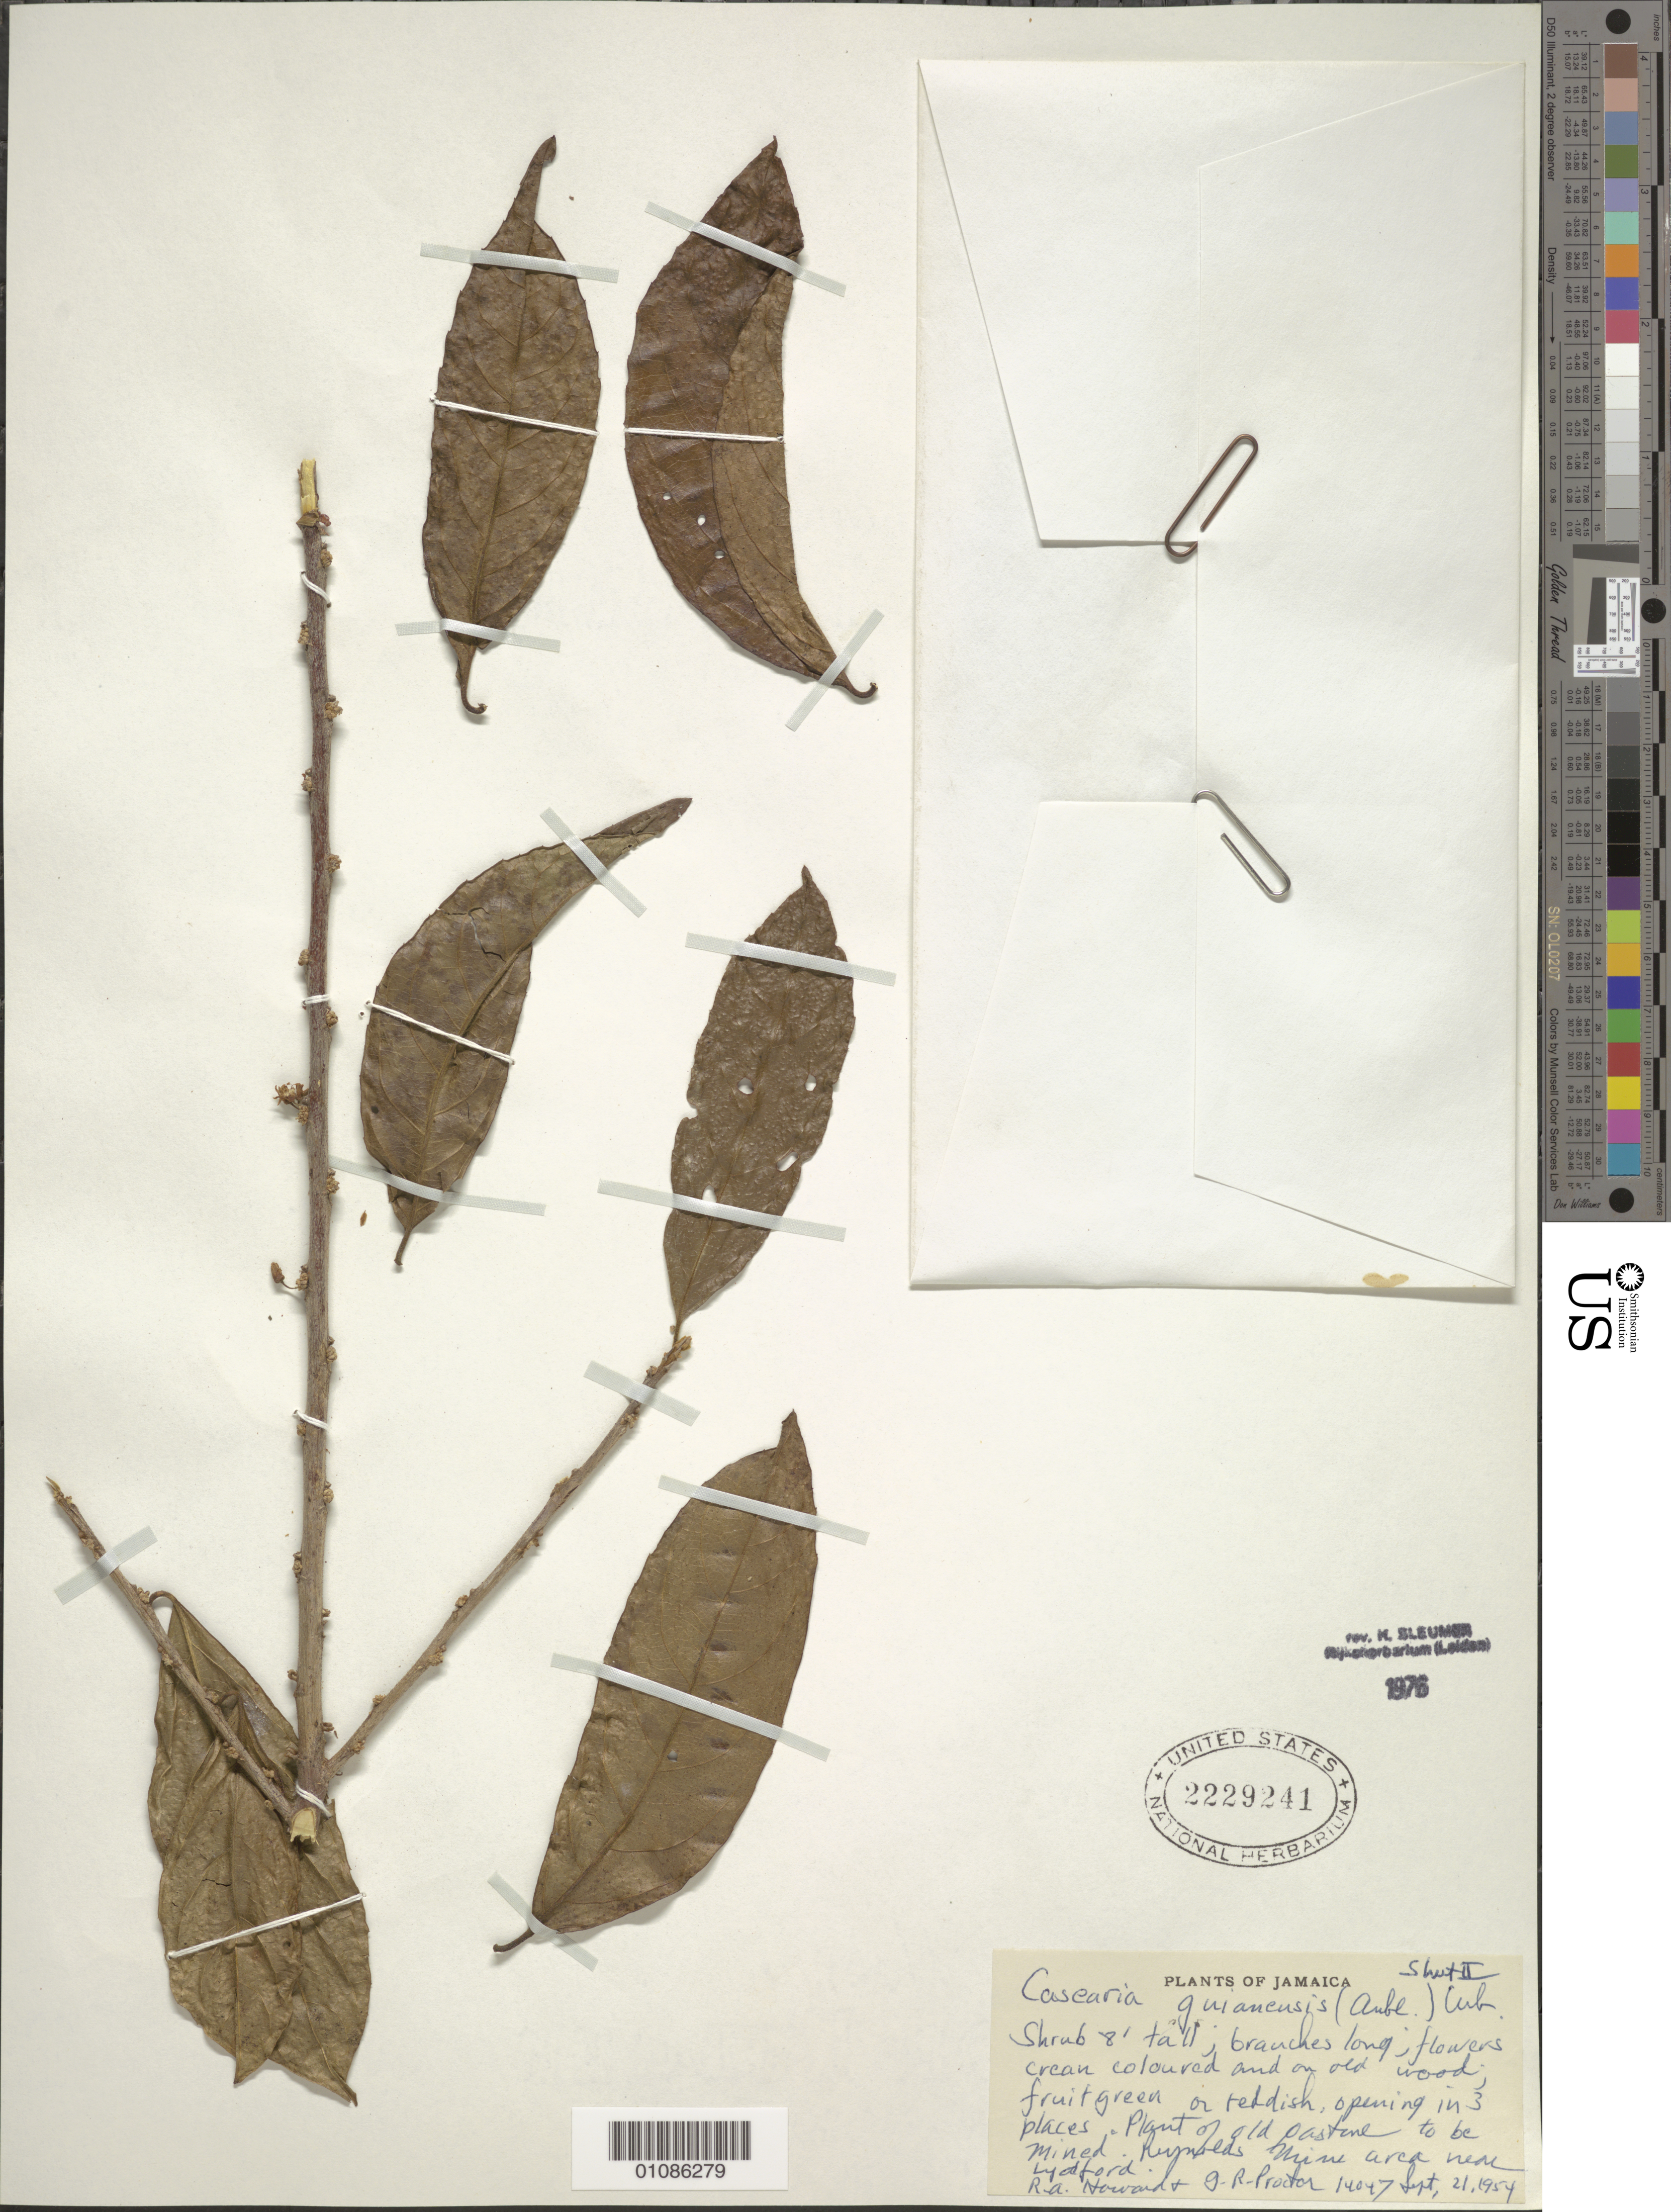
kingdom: Plantae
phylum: Tracheophyta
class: Magnoliopsida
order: Malpighiales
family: Salicaceae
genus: Casearia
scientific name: Casearia guianensis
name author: (Aubl.) Urb.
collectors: R. A. Howard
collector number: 14047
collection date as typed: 21 Sep 1954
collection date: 1954-09-21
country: Jamaica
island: Jamaica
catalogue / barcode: US 2229241